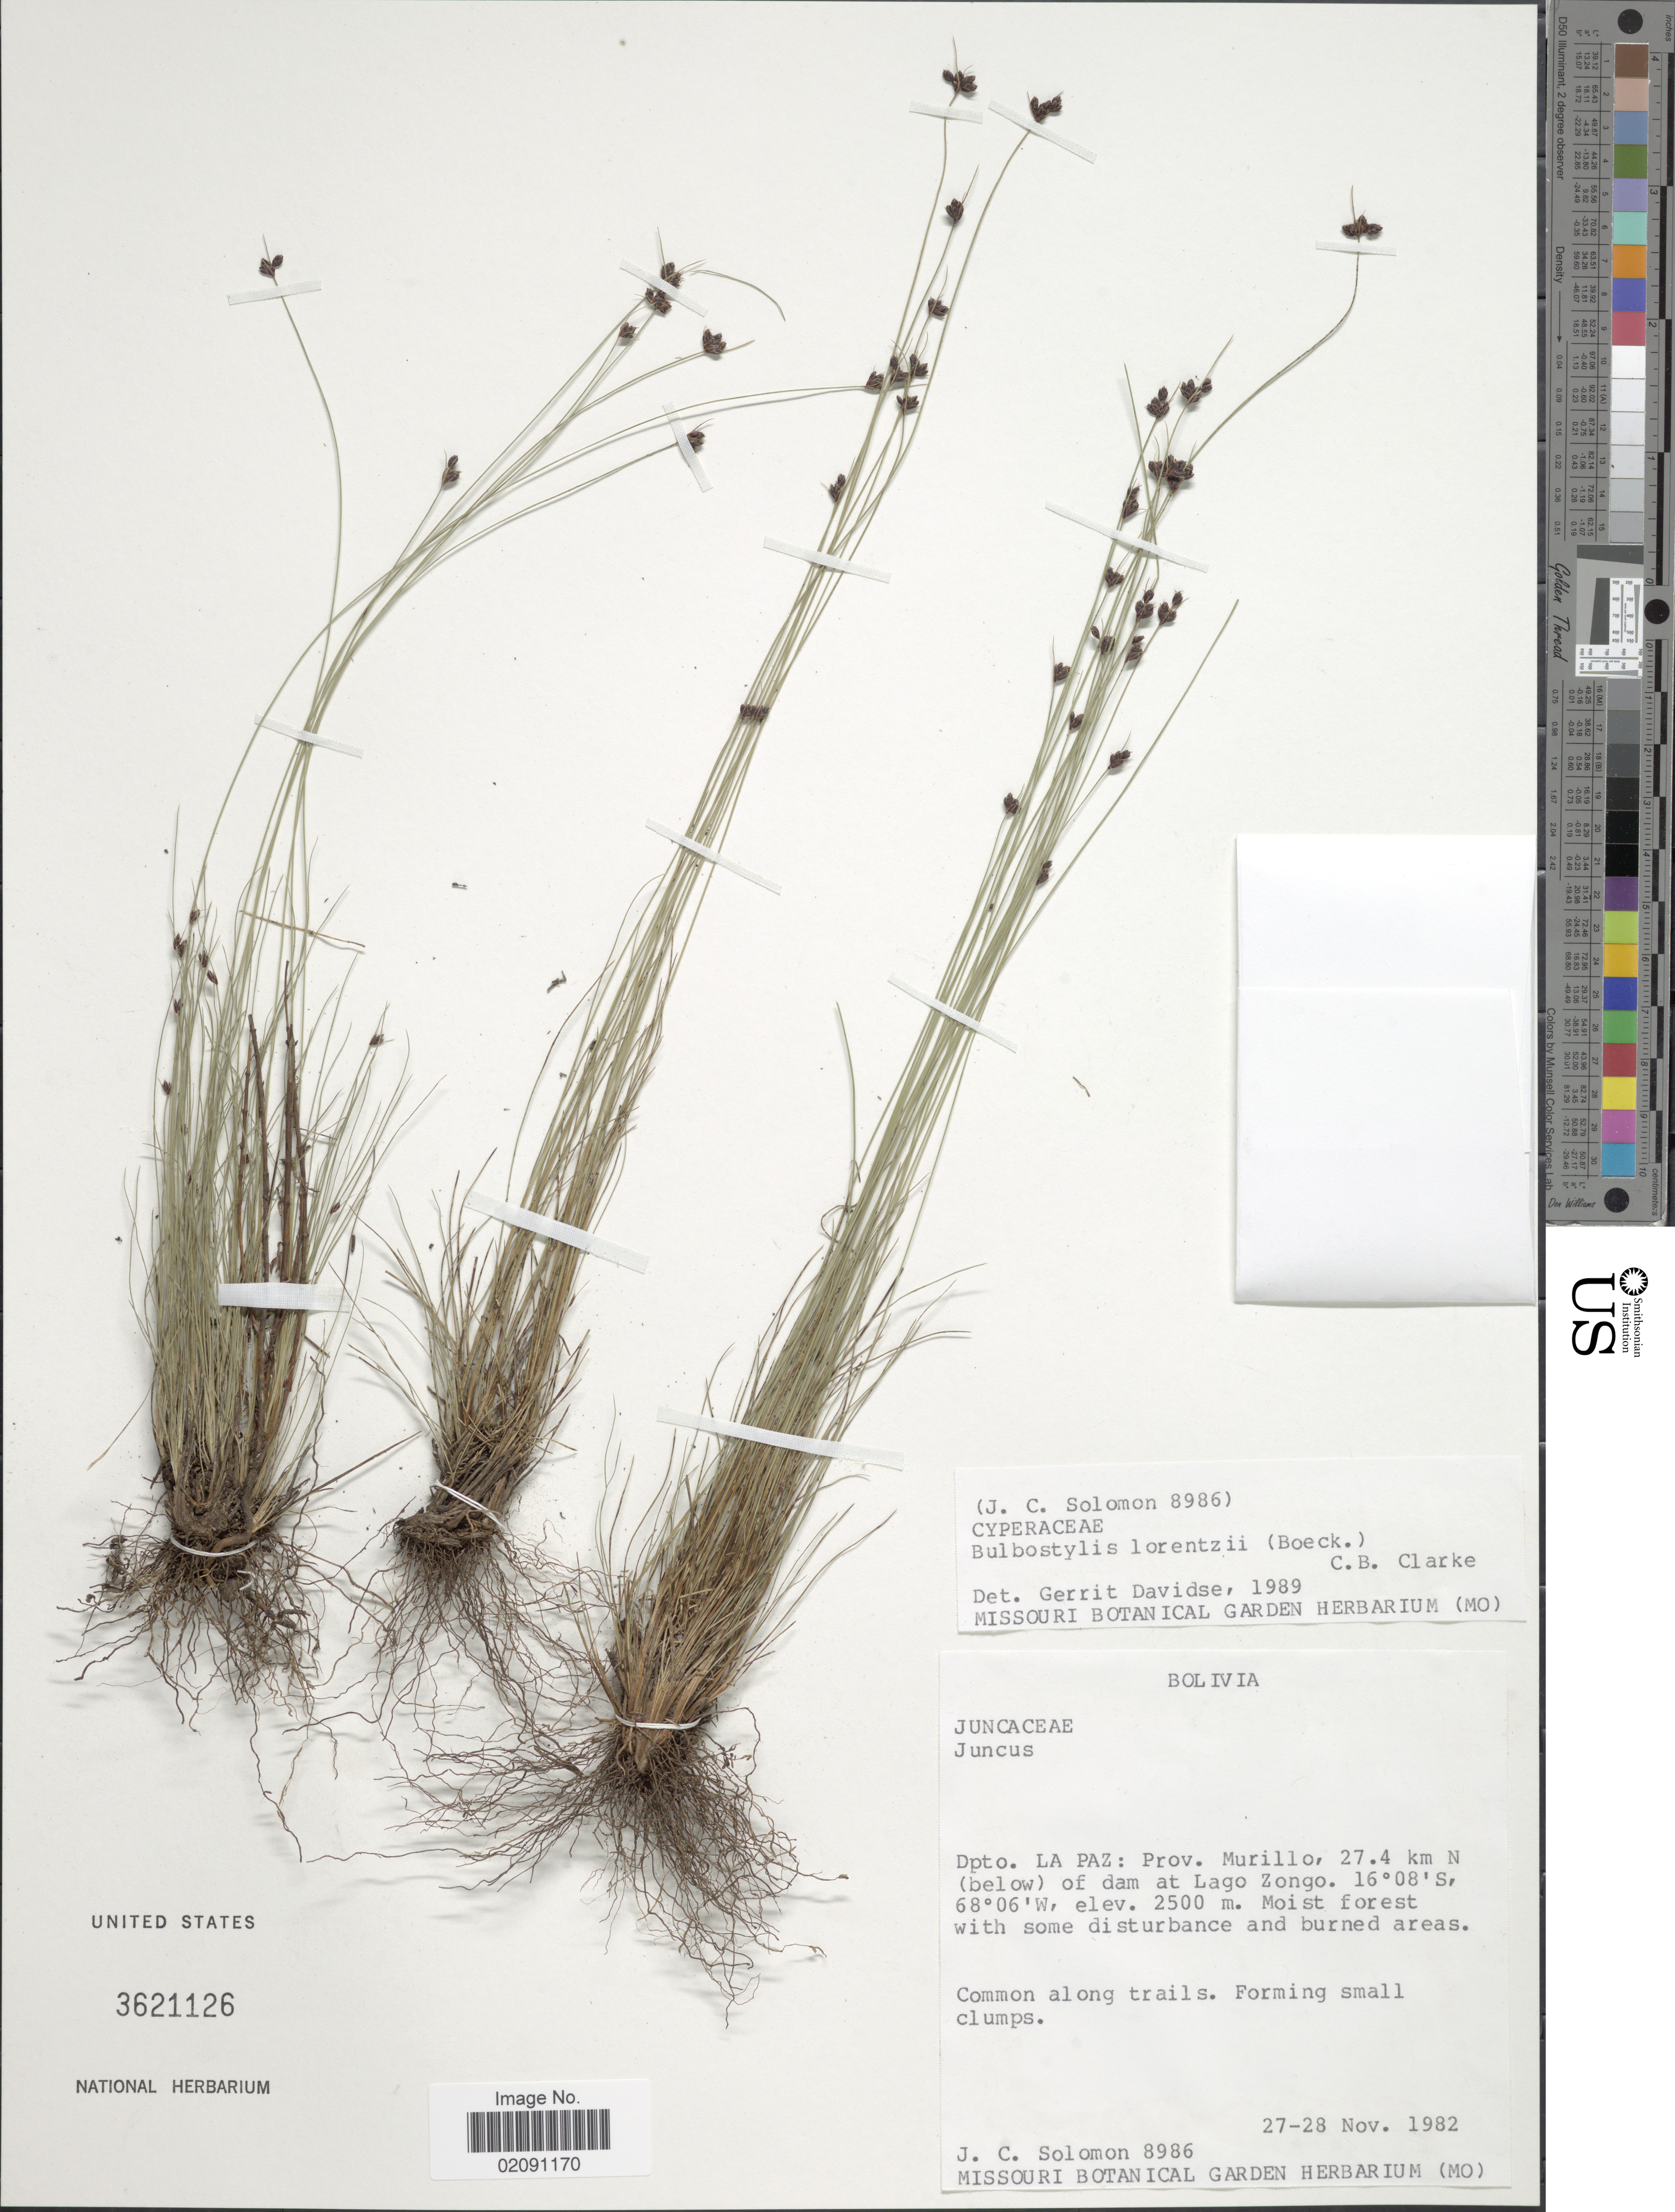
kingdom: Plantae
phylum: Tracheophyta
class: Liliopsida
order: Poales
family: Cyperaceae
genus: Bulbostylis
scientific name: Bulbostylis juncoides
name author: (Vahl) Kük. ex Herter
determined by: Strong, Mark T., (BOT), Smithsonian Institution - National Museum of Natural History (UNITED STATES)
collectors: J. C. Solomon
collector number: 8986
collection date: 1982-11-27/1982-11-28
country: Bolivia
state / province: La Paz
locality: Prov. Murillo, 27.4 km N (below) of dam at Lago Zongo, moist forest with some disturbance and burned areas, along trails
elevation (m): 2500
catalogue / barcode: US 3621126